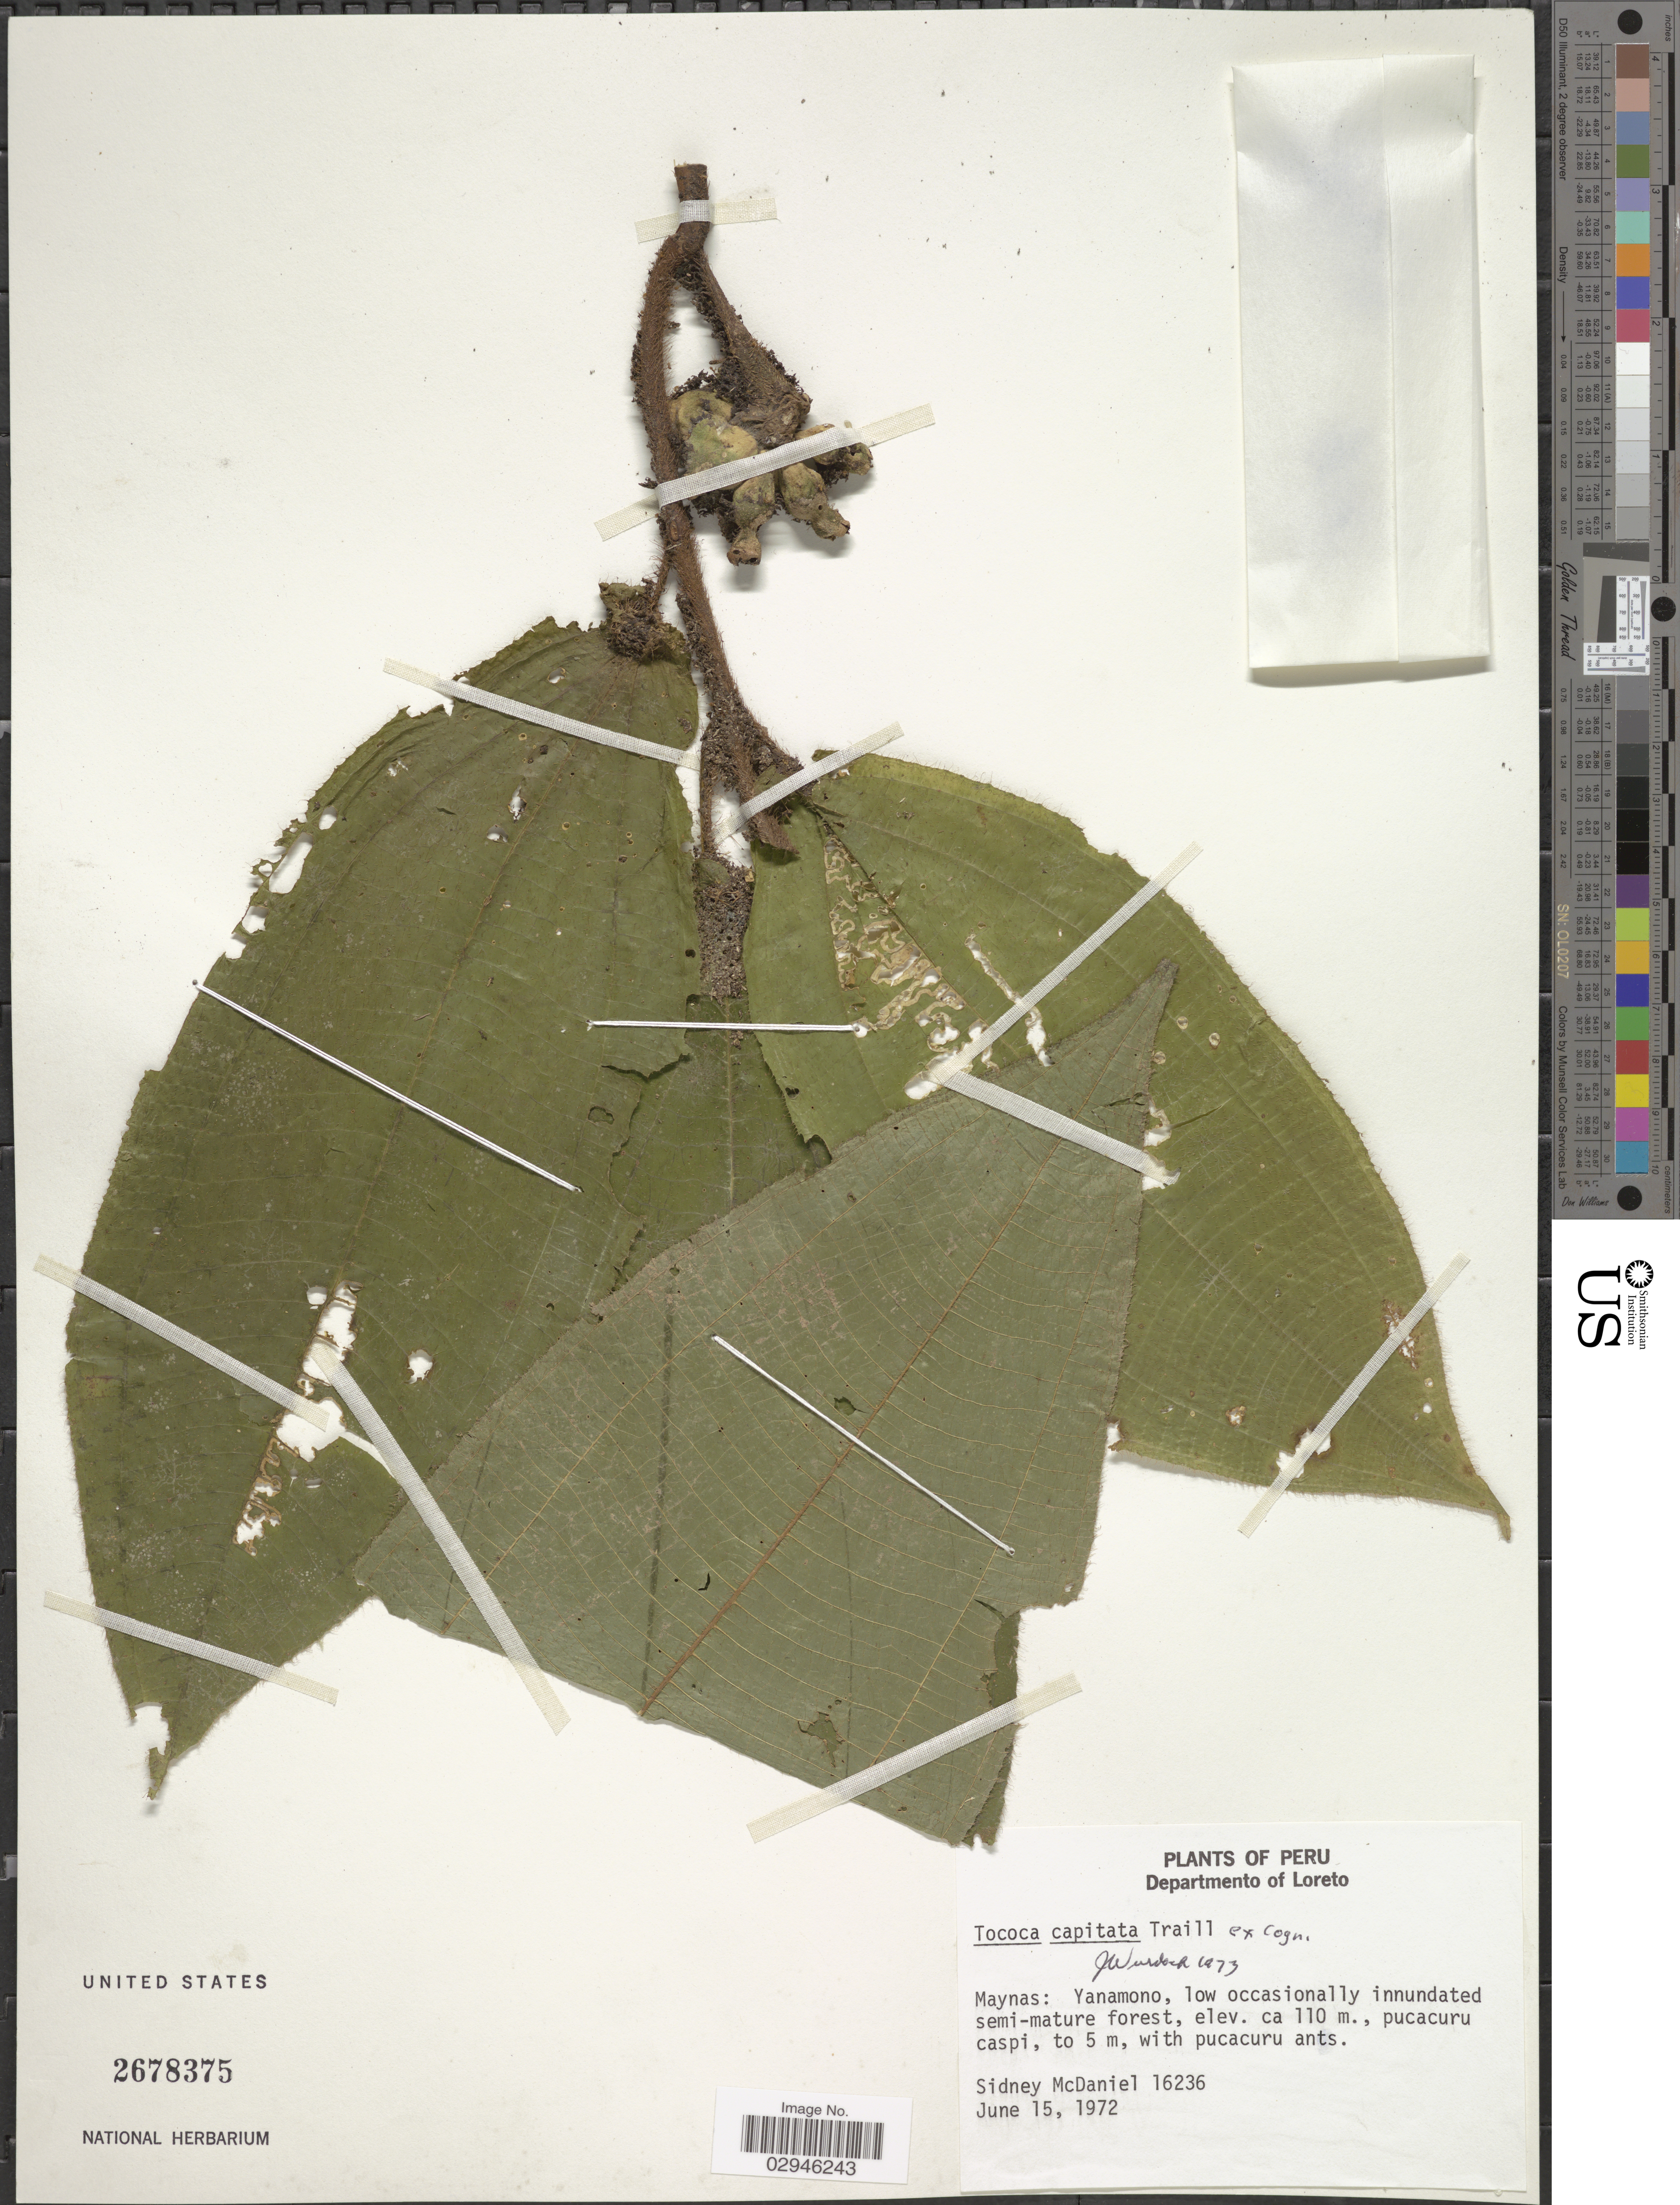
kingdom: Plantae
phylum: Tracheophyta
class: Magnoliopsida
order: Myrtales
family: Melastomataceae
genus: Tococa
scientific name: Tococa capitata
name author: Trail ex Cogn.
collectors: S. McDaniel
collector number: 16236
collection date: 1972-06-15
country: Peru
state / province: Loreto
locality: Departmento of Loreto. Maynas: Yanamono.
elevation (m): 110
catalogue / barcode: US 2678375